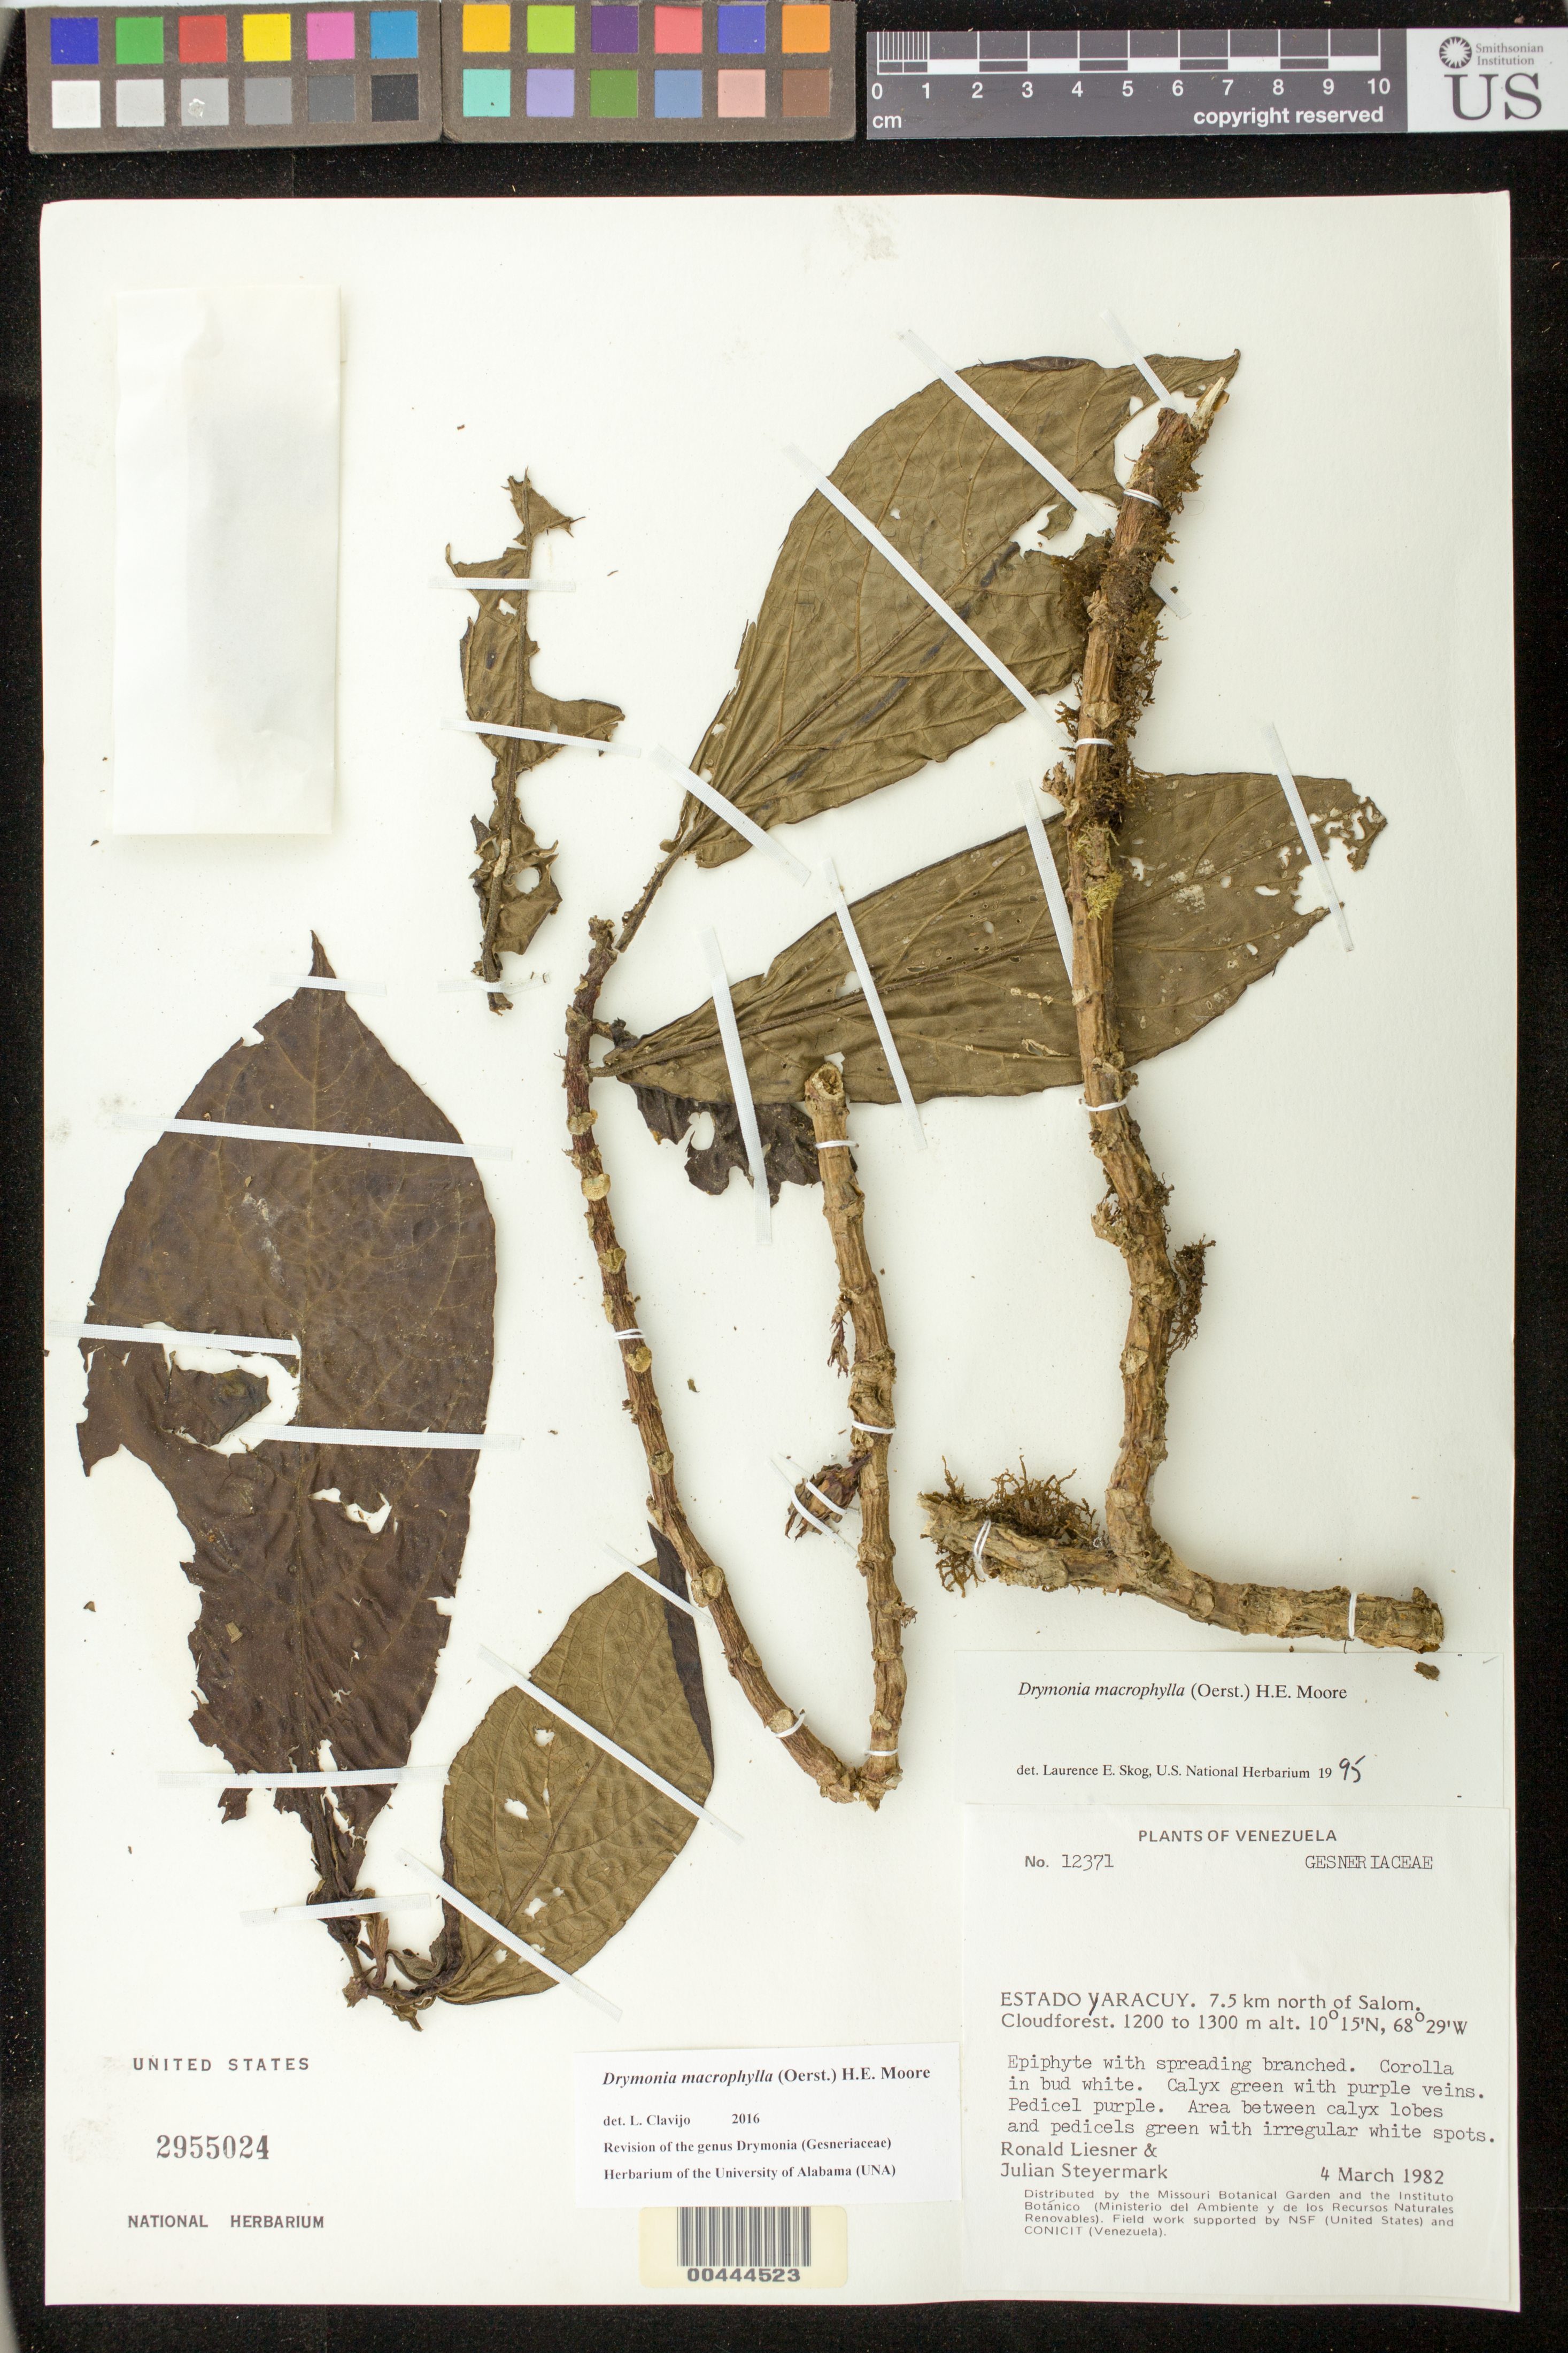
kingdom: Plantae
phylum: Tracheophyta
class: Magnoliopsida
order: Lamiales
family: Gesneriaceae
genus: Drymonia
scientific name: Drymonia macrophylla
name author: (Oerst.) H.E. Moore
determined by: Clark, J. L., (SEL), The Marie Selby Botanical Garden (UNITED STATES)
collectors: R. L. Liesner & J. Steyermark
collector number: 12371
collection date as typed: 04 Mar 1982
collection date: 1982-03-04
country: Venezuela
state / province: Yaracuy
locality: N of Salom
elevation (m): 1200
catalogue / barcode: US 2955024